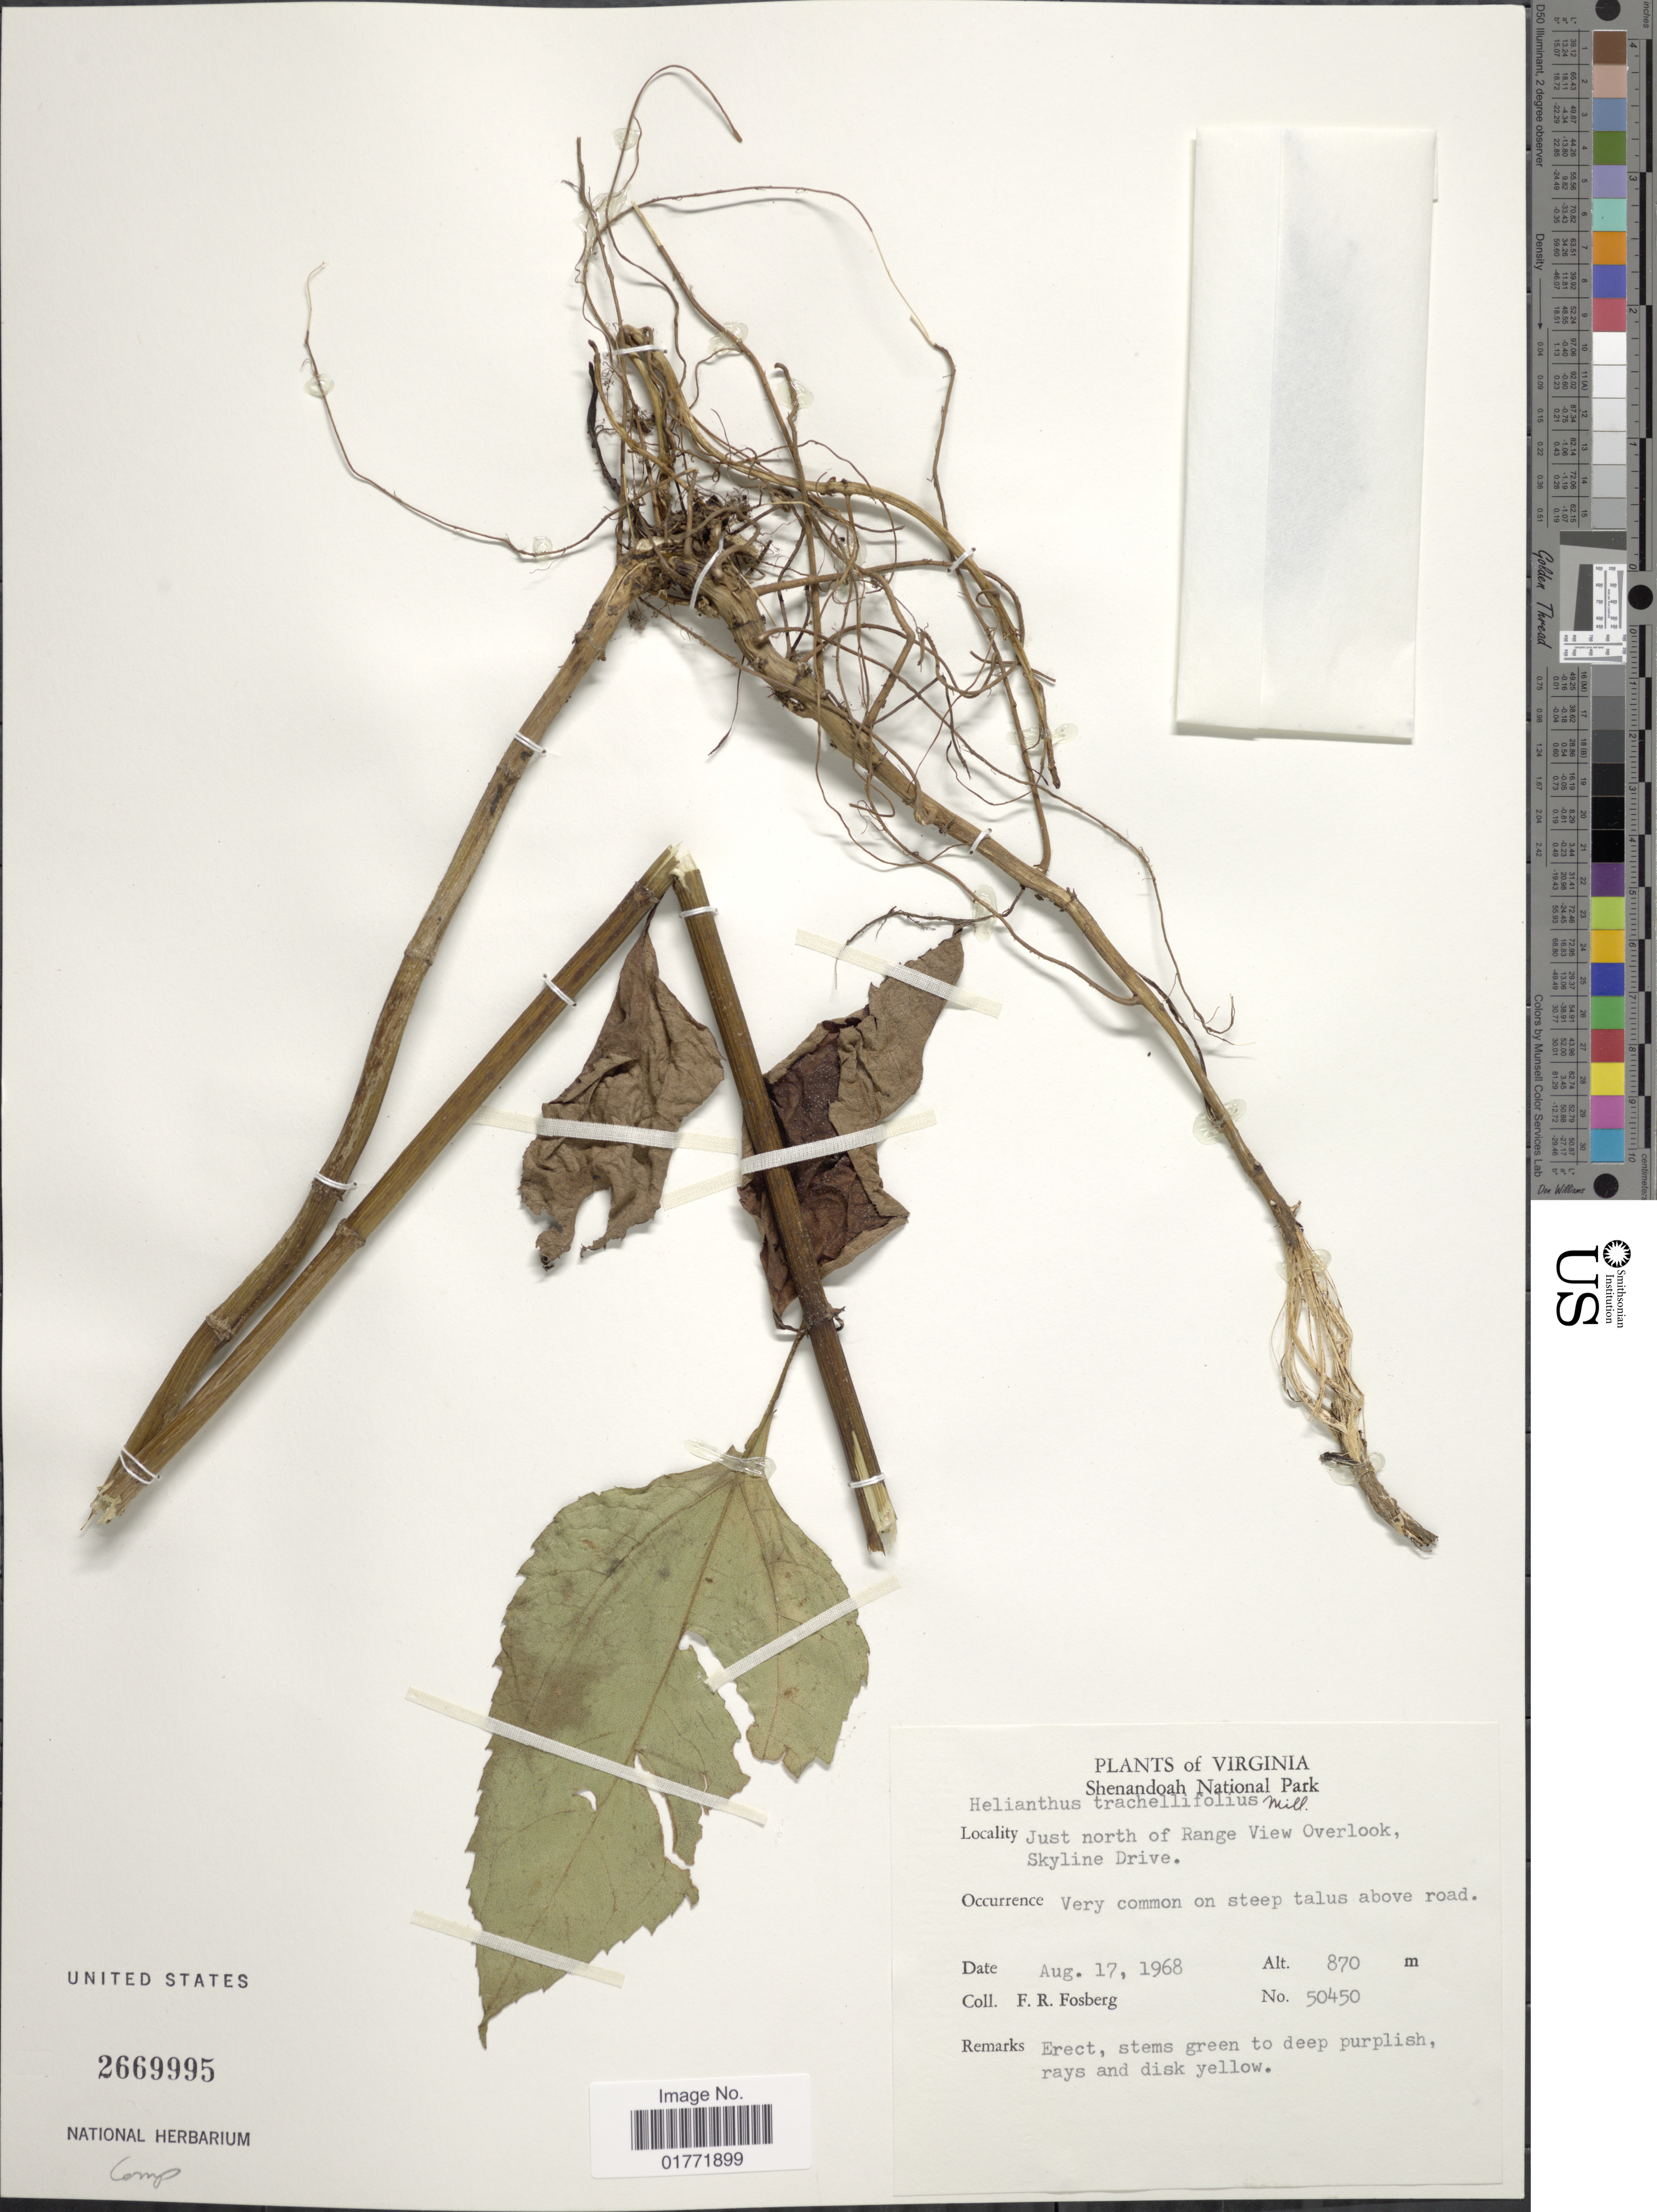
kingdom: Plantae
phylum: Tracheophyta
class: Magnoliopsida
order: Asterales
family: Asteraceae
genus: Helianthus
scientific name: Helianthus tracheliifolius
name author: Mill.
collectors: F. R. Fosberg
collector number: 50450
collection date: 1968-08-17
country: United States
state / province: Virginia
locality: Virginia. Shehandoah National Park, Just north of Range View Overlook, Skyline Drive.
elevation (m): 870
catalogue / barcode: US 2669995